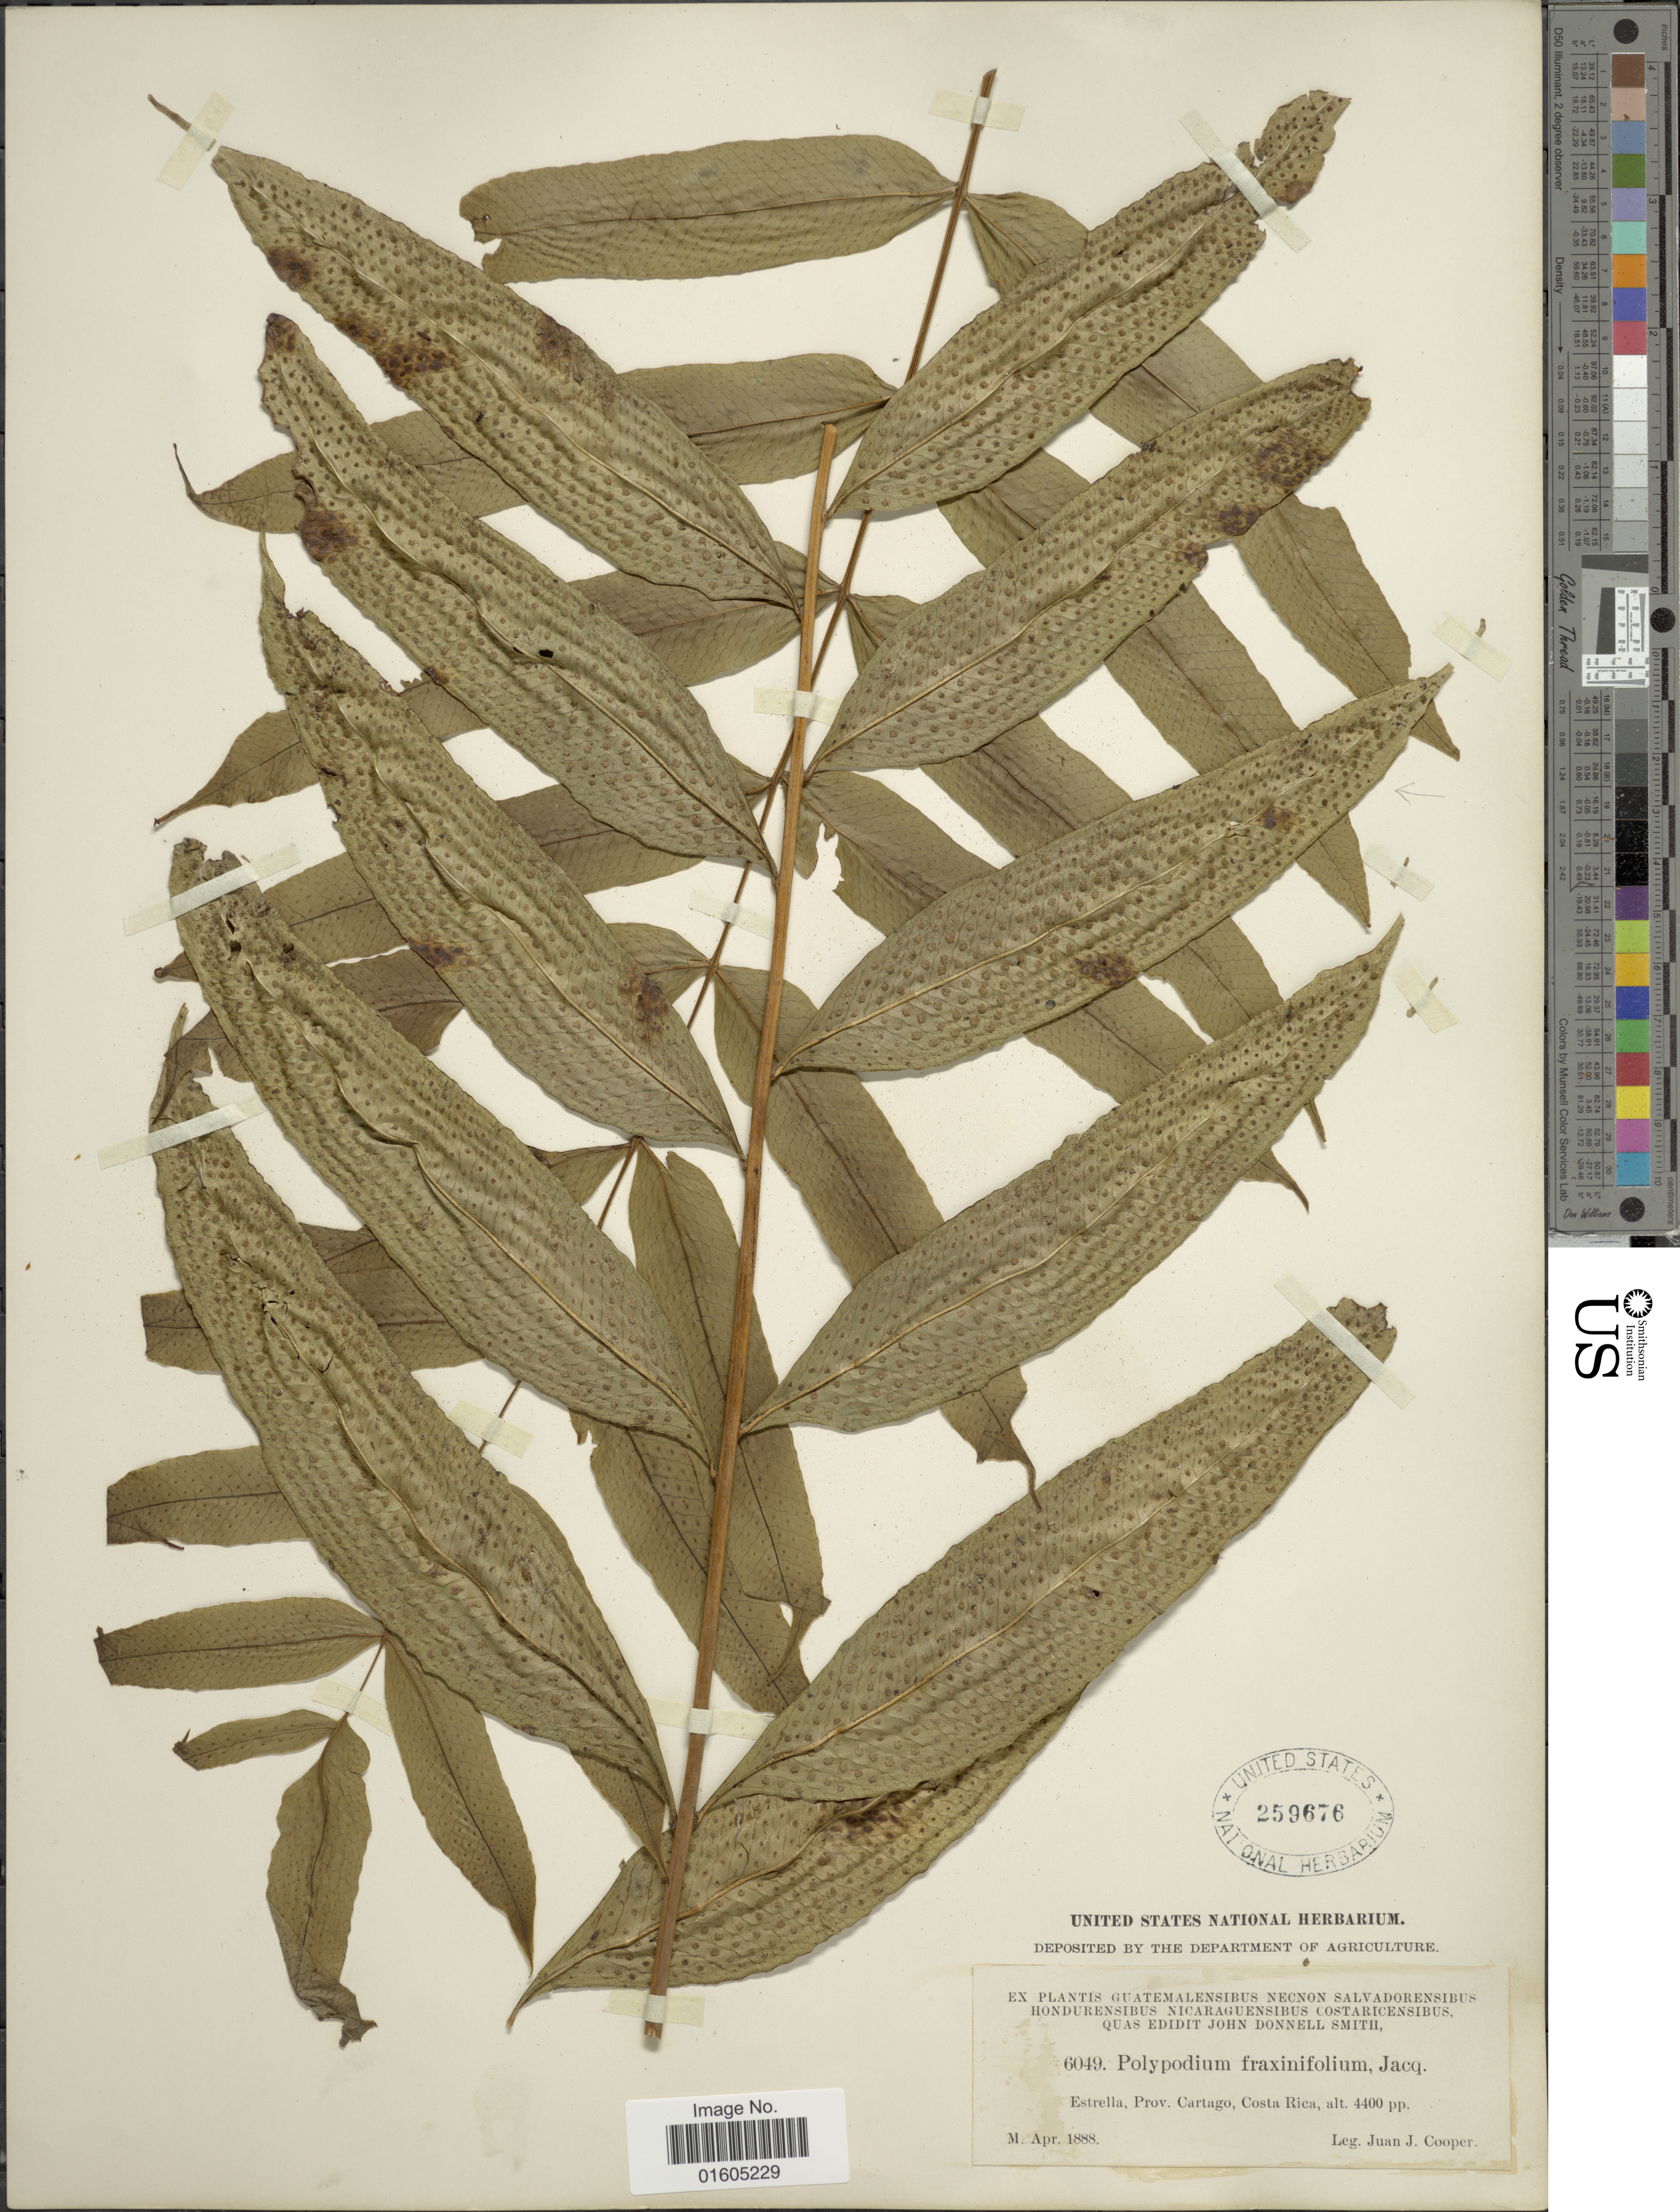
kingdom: Plantae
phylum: Tracheophyta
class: Polypodiopsida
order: Polypodiales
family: Polypodiaceae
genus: Serpocaulon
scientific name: Serpocaulon fraxinifolium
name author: (Jacq.) A.R. Sm.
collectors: J. J. Cooper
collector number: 6049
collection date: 1888-04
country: Costa Rica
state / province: Cartago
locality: Estrella, Prov. Cartago, Costa Rica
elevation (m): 1341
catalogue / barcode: US 259676